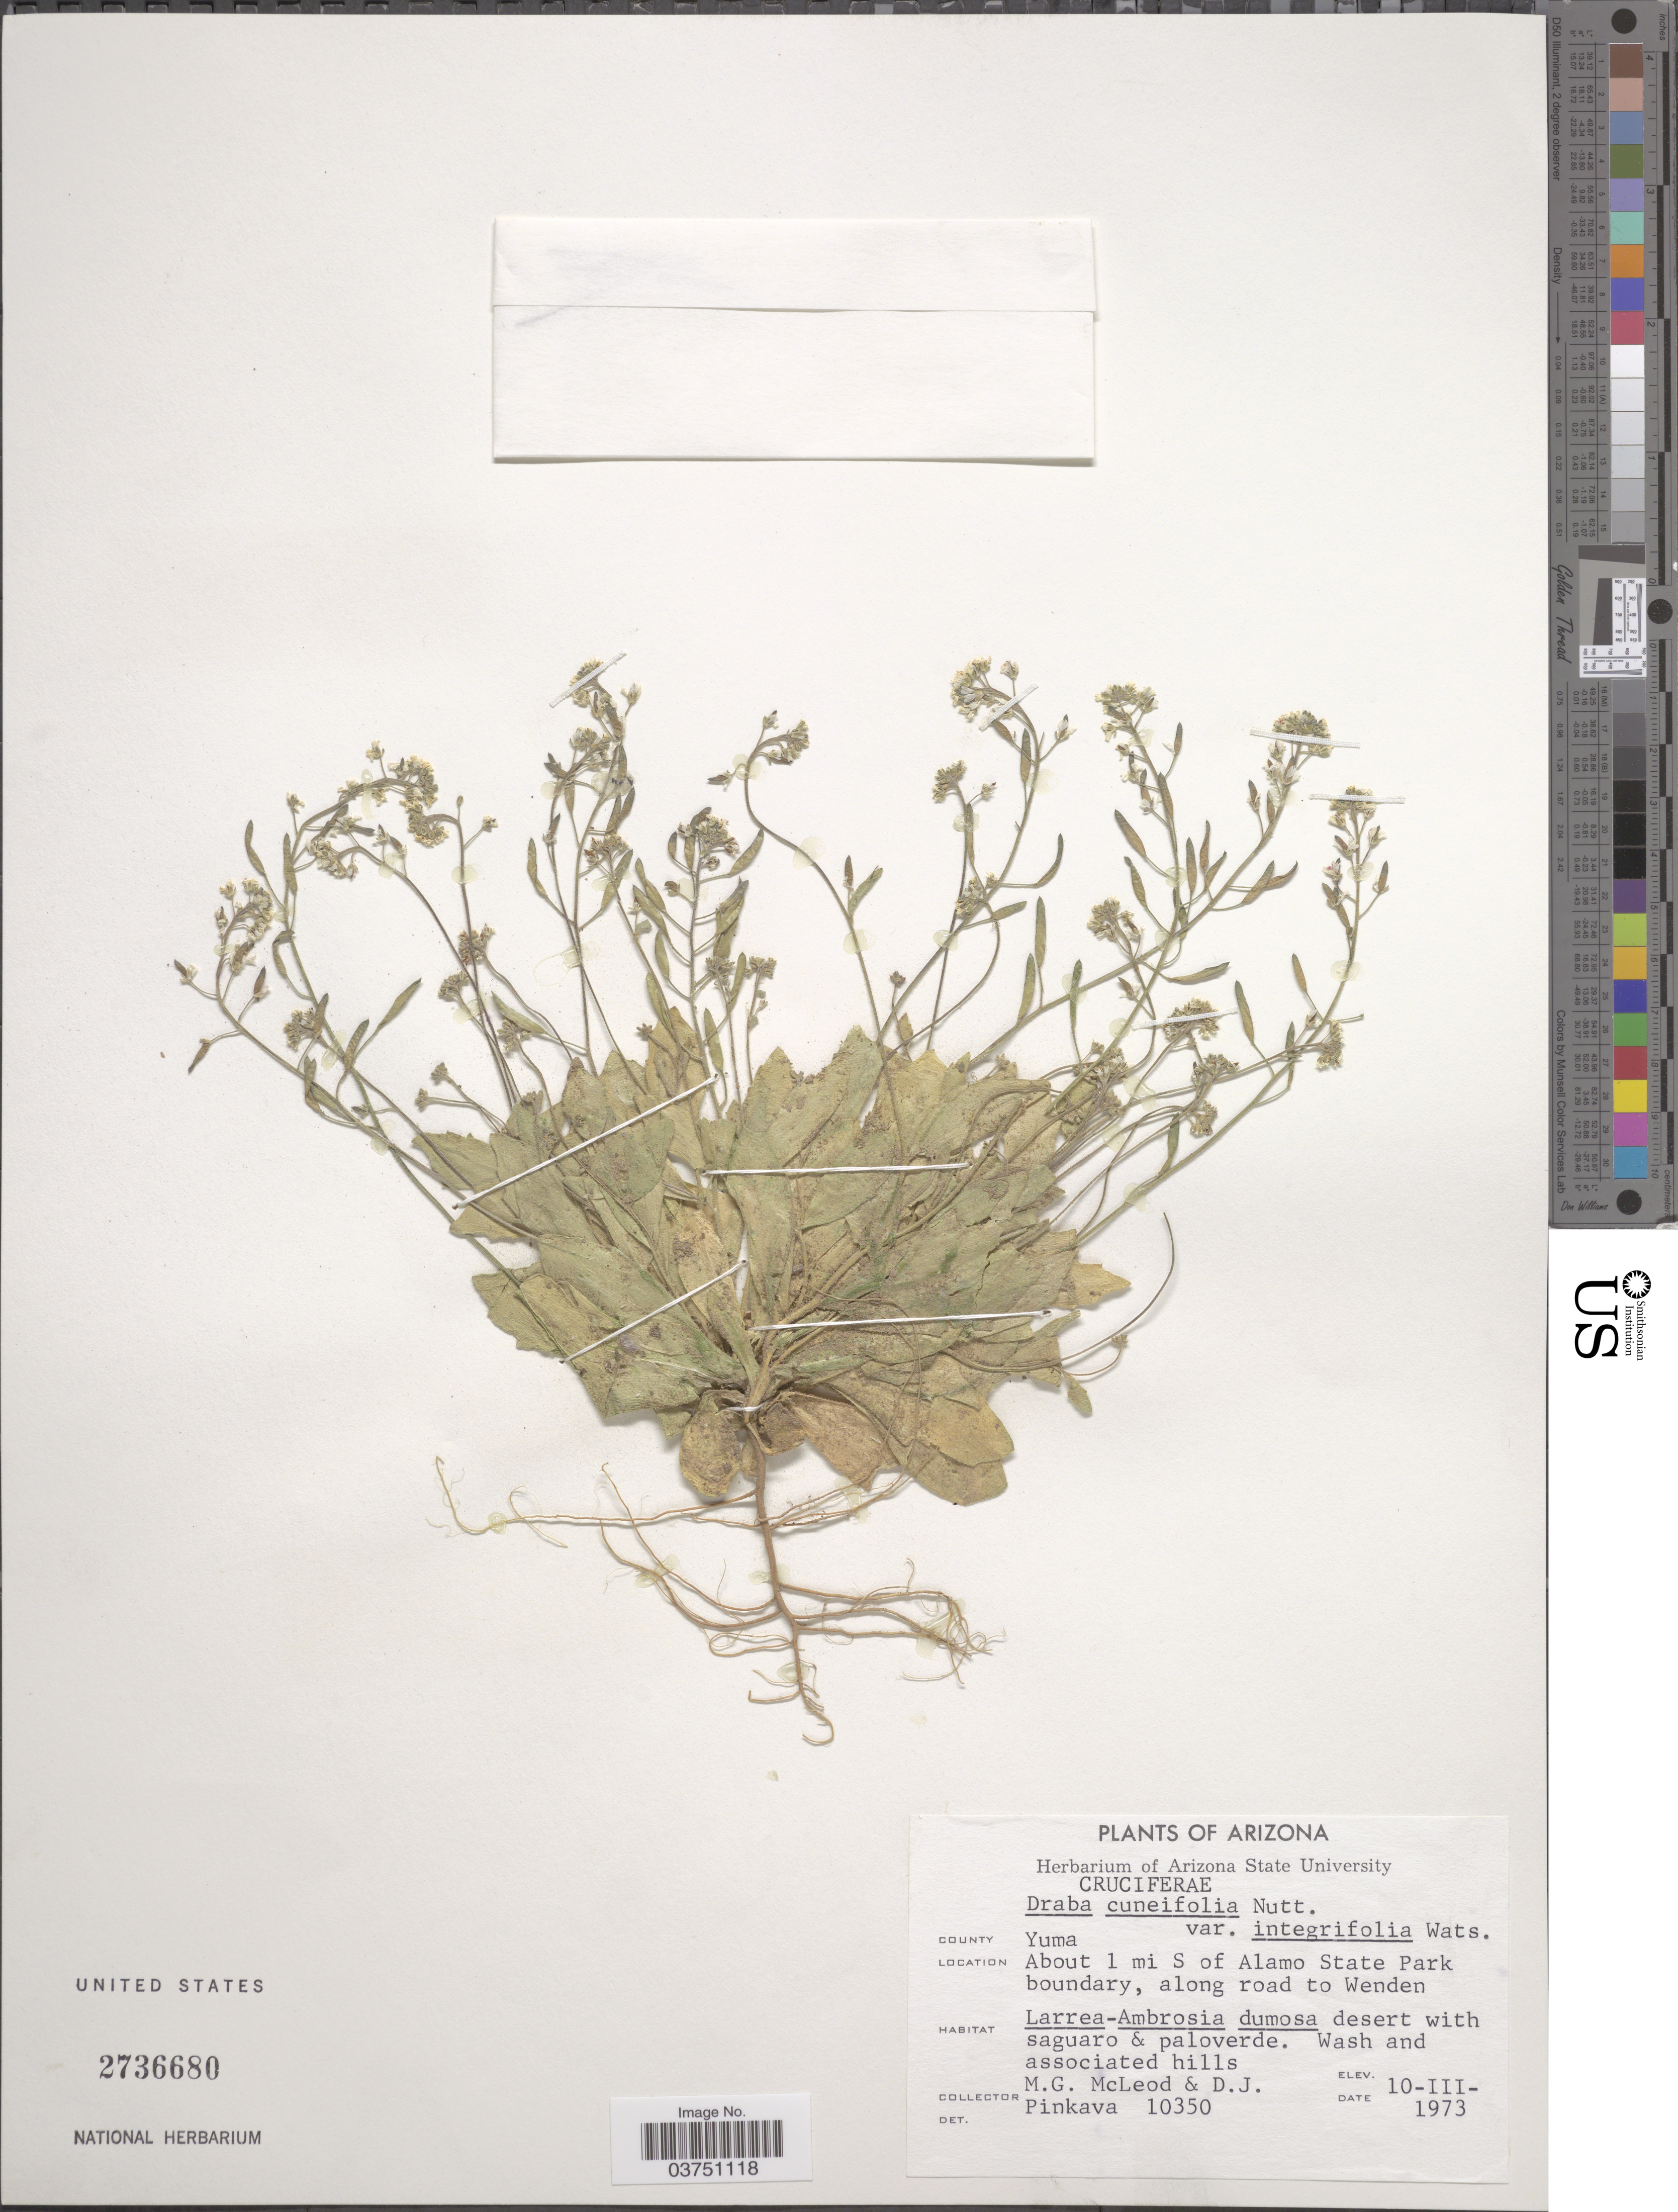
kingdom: Plantae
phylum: Tracheophyta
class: Magnoliopsida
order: Brassicales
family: Brassicaceae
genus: Draba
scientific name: Draba cuneifolia var. integrifolia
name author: S. Watson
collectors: M. McLeod & D. J. Pinkava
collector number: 10350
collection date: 1973-03-10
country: United States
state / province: Arizona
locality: County Yuma. About 1 mi S of Alamo State Park boundary, along road to Wenden.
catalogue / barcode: US 2736680